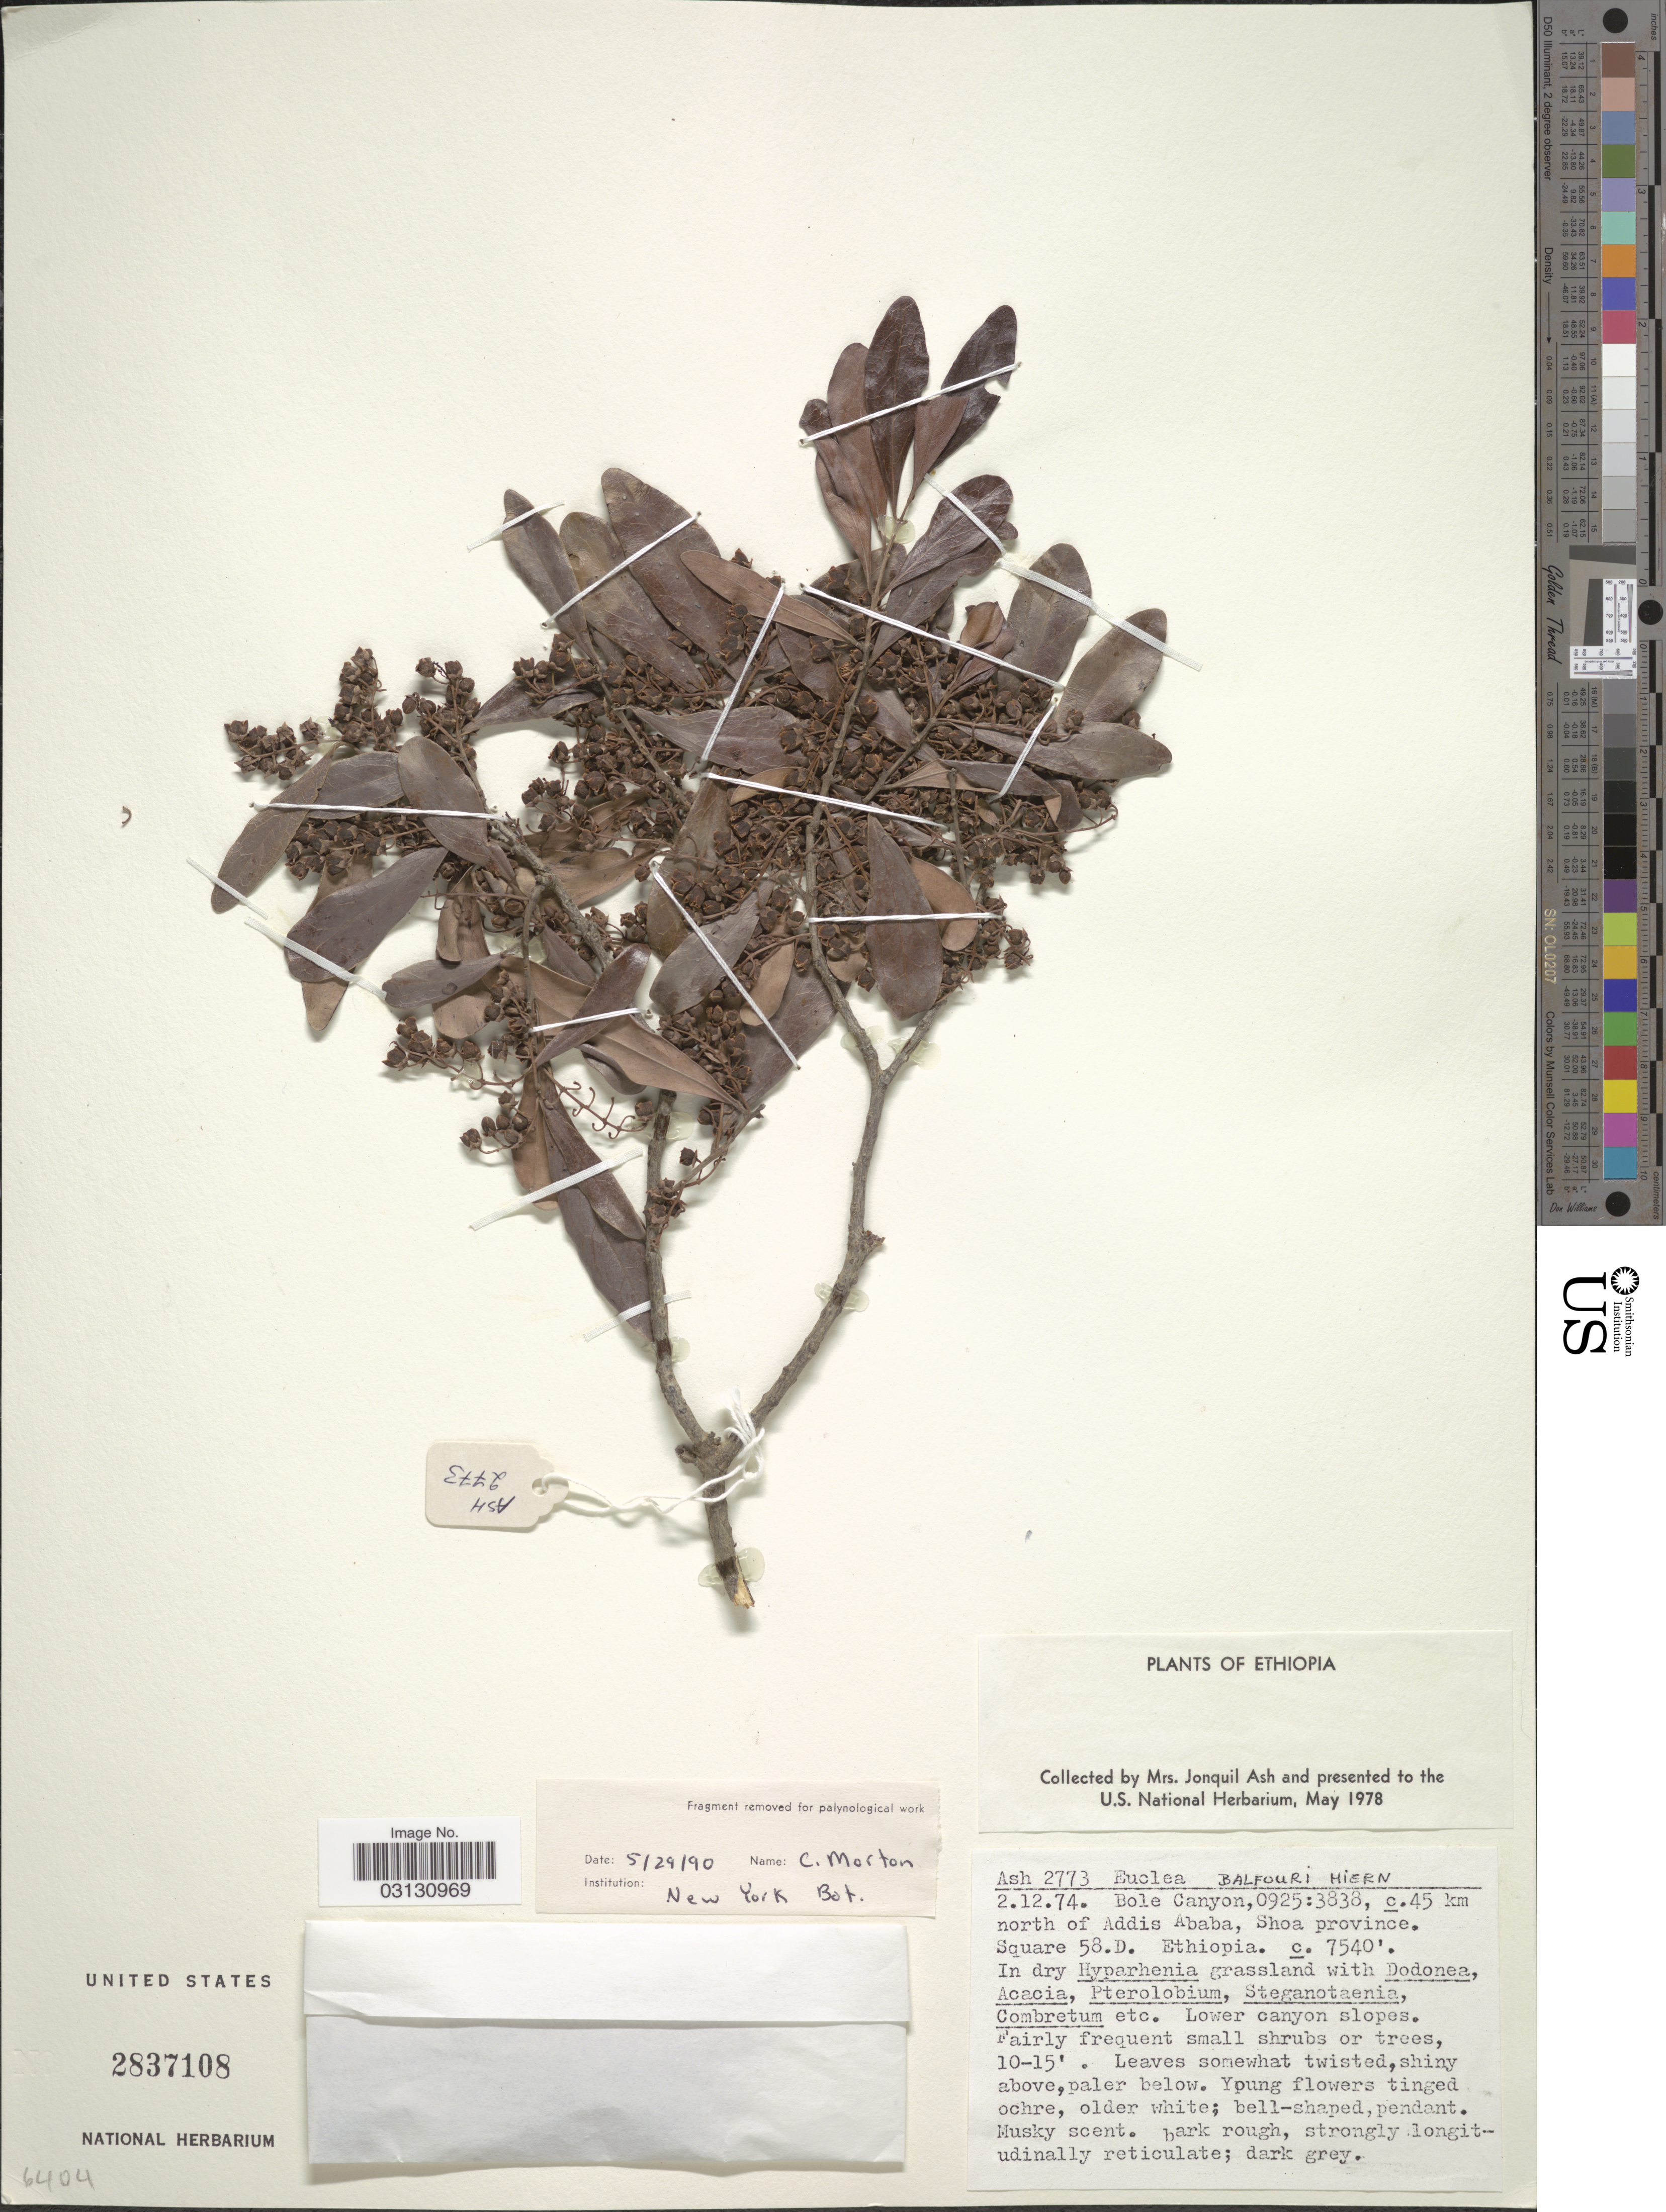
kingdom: Plantae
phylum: Tracheophyta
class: Magnoliopsida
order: Ericales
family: Ebenaceae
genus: Euclea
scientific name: Euclea balfourii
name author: Hiern ex Balf. f.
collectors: J. Ash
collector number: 2773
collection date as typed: Transcribed d/m/y: 2/12/74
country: Ethiopia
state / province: Addis Ababa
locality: Bole Canyon, 0925:3838, c. 45 km north of Addis Ababa, Shoa province. Square 58.D. Ethiopia.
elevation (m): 2298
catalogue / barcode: US 2837108